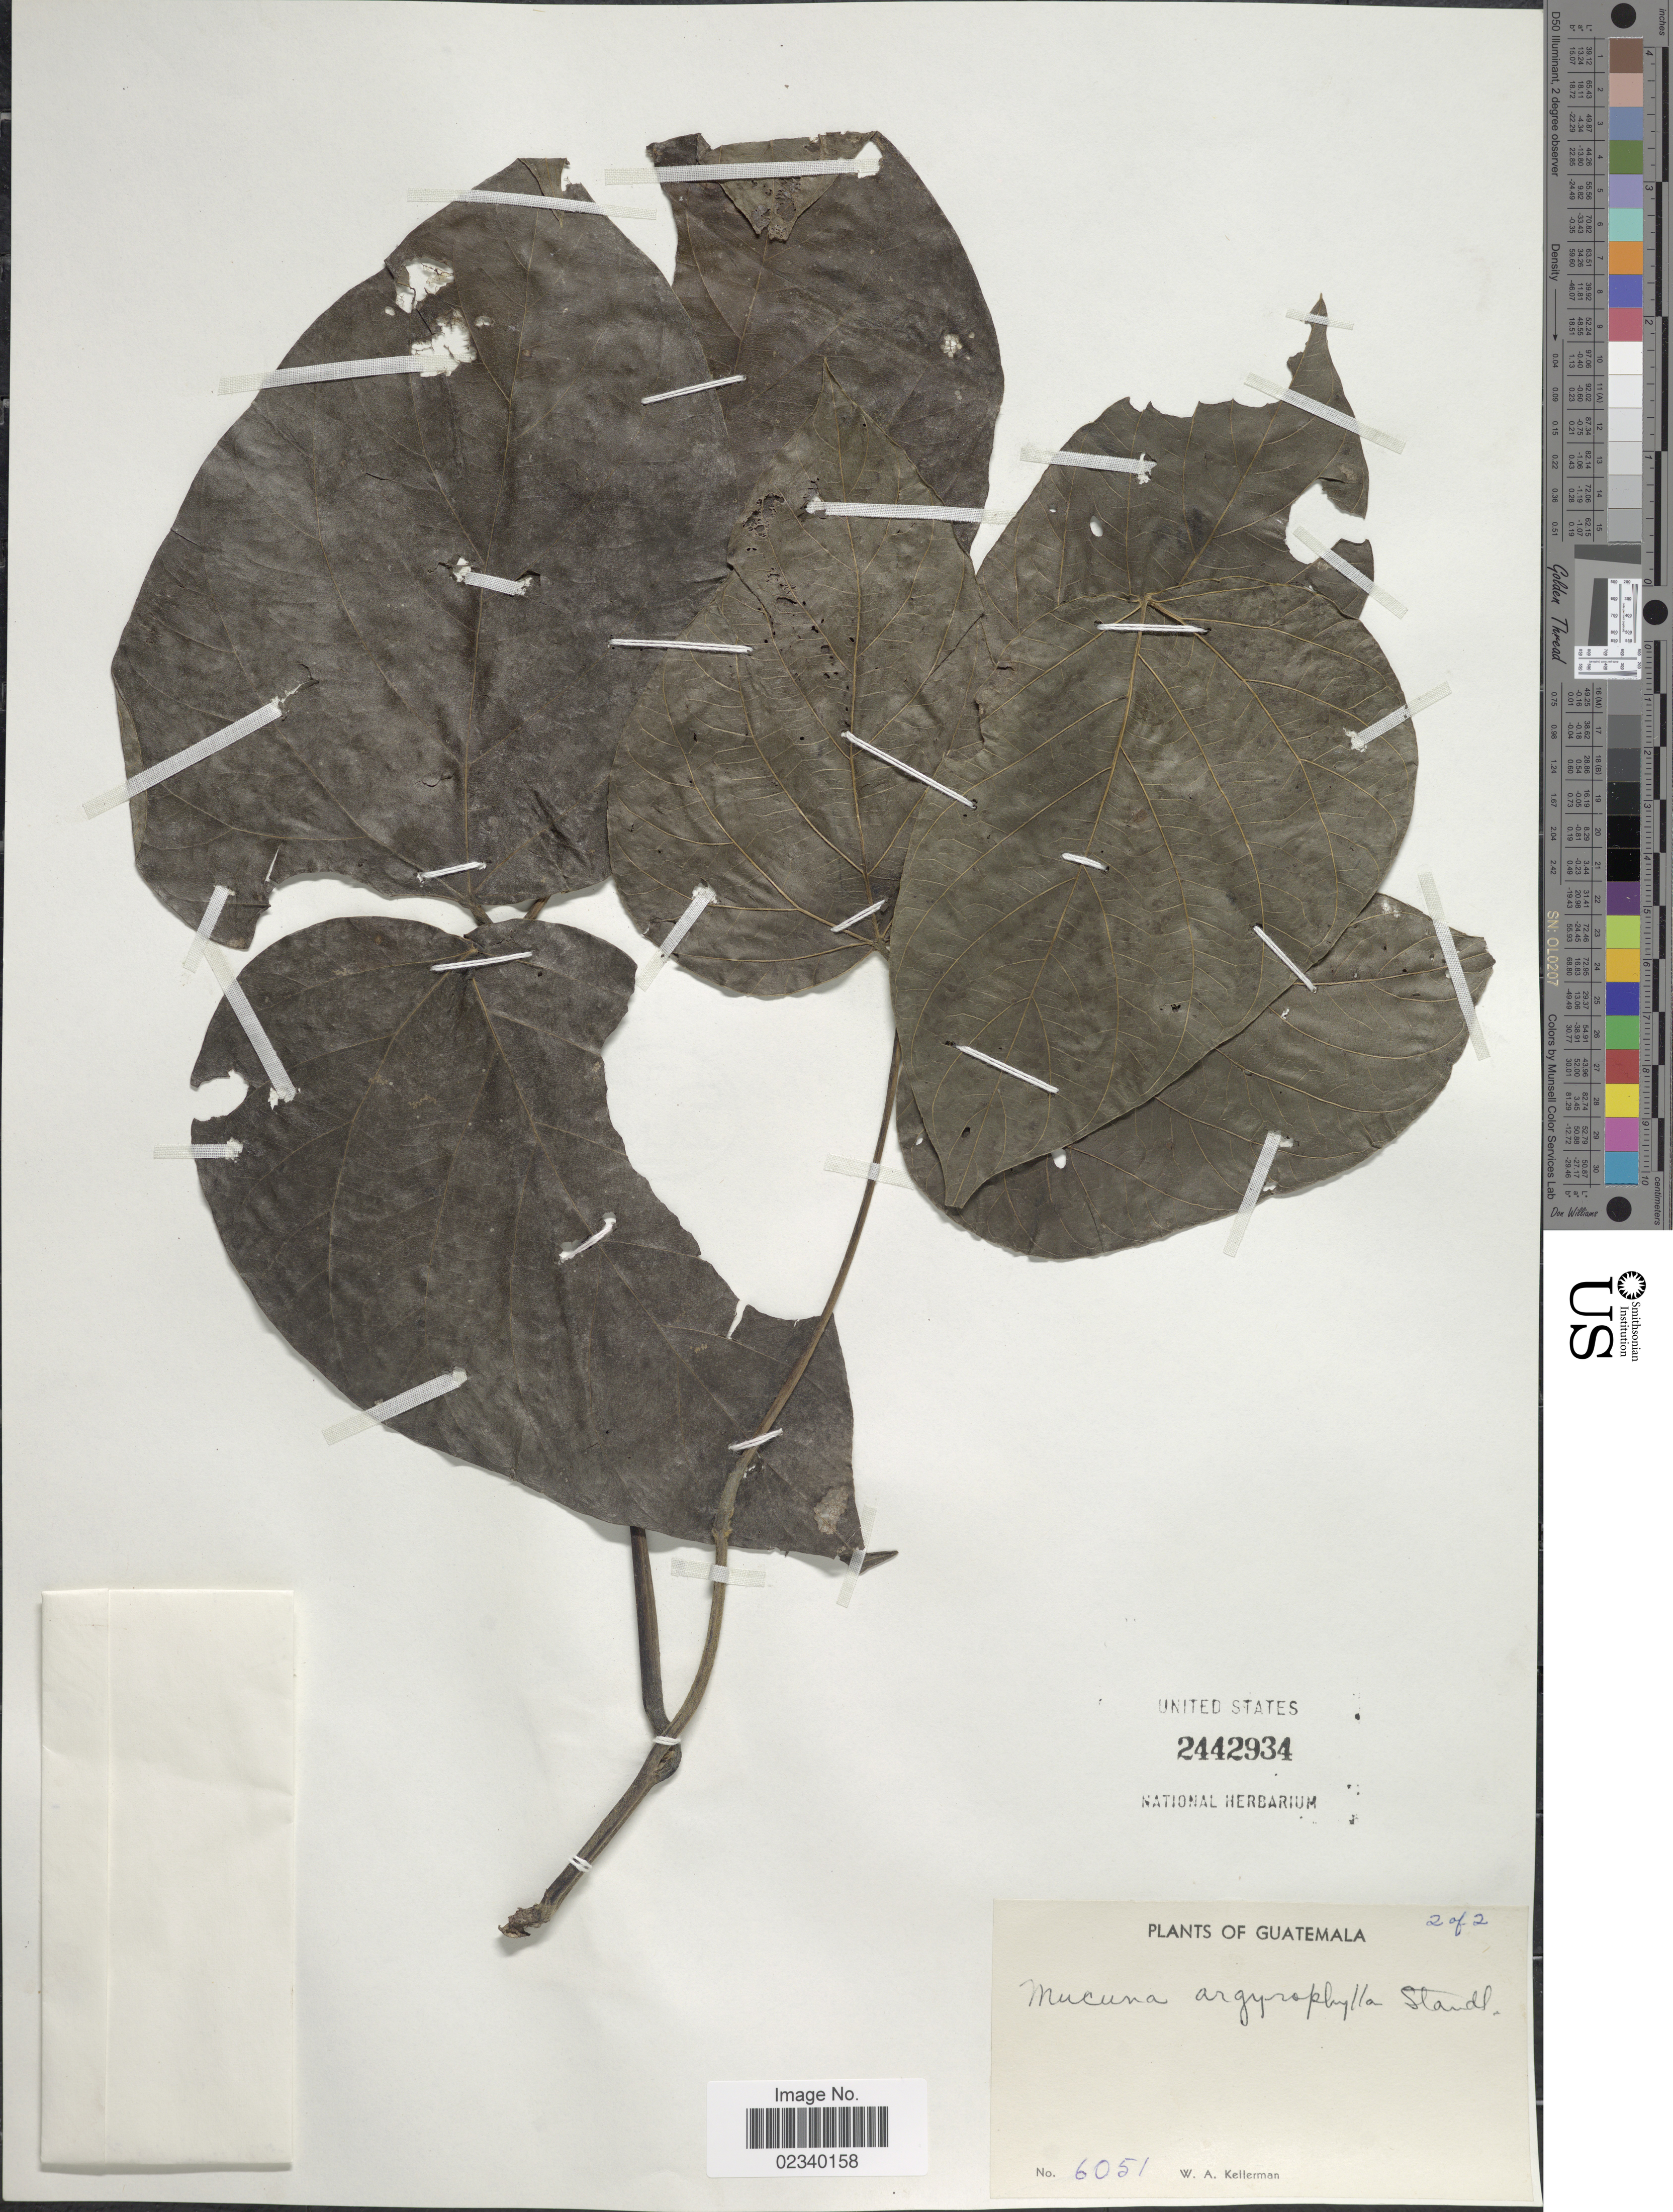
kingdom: Plantae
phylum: Tracheophyta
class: Magnoliopsida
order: Fabales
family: Fabaceae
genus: Mucuna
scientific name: Mucuna sp.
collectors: W. Kellerman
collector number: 6051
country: Guatemala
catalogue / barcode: US 2442934